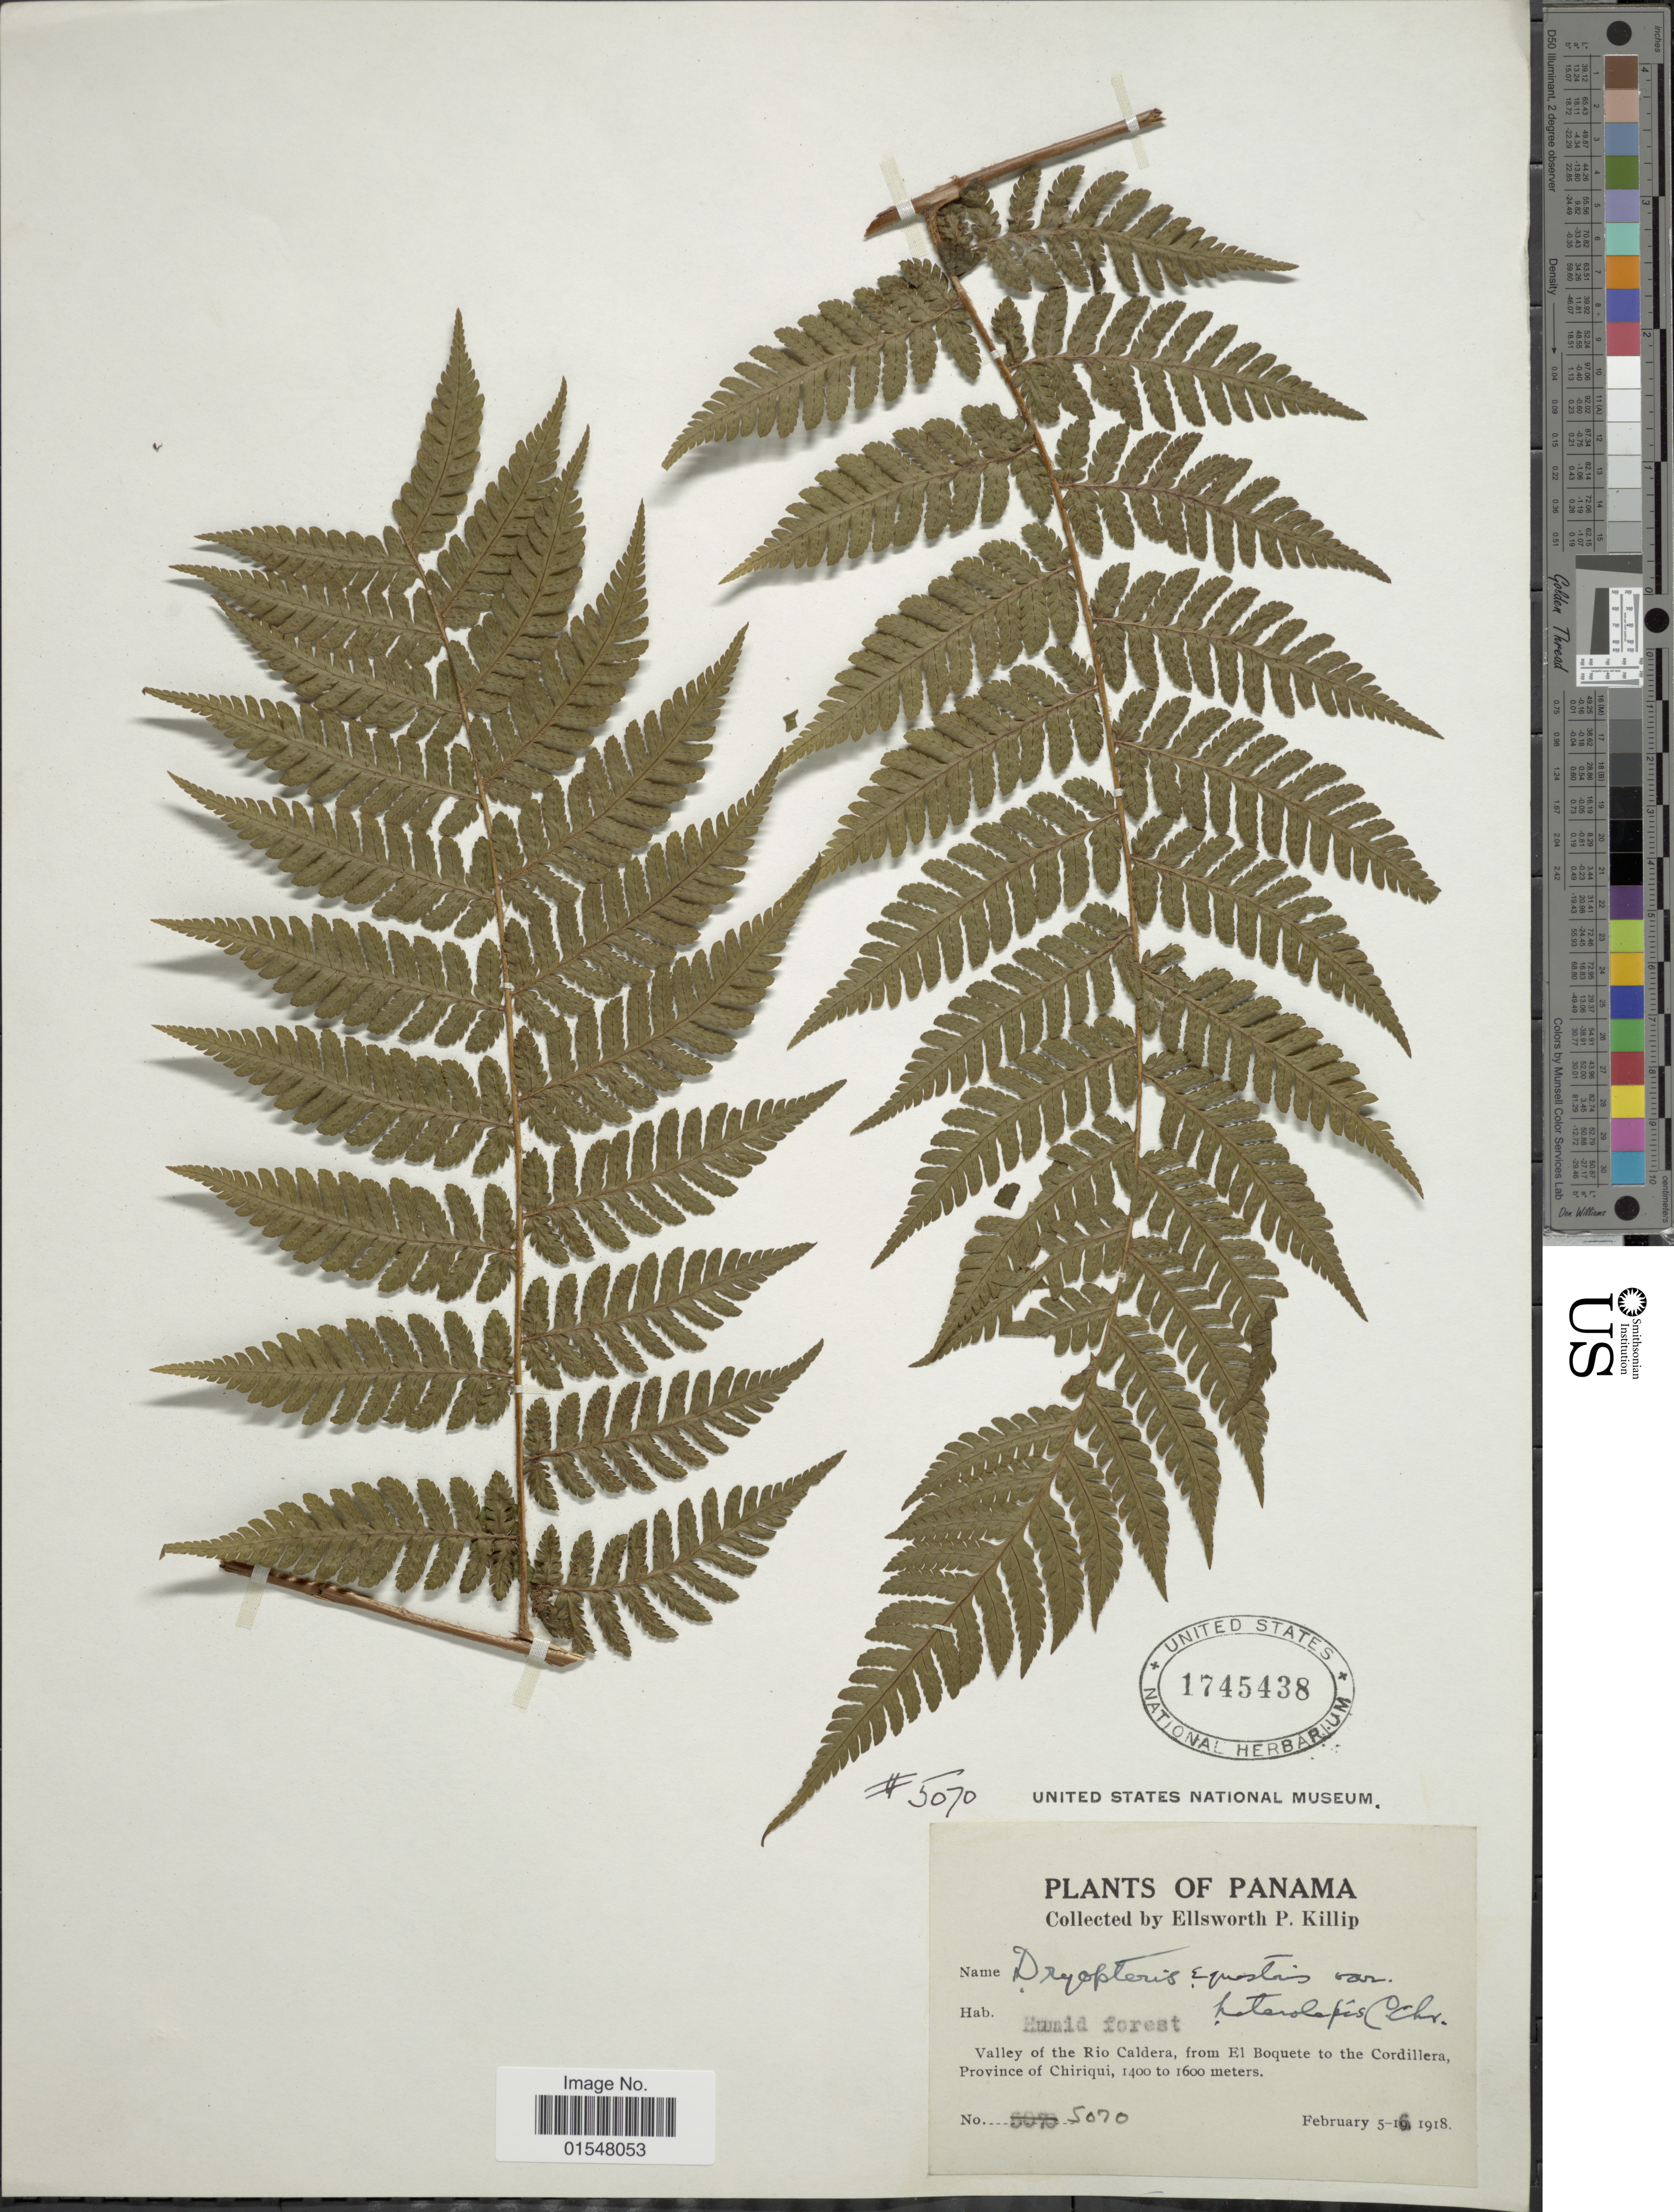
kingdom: Plantae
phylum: Tracheophyta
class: Polypodiopsida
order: Polypodiales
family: Dryopteridaceae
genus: Ctenitis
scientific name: Ctenitis subdryopteris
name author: (Christ) Lellinger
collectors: E. P. Killip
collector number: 5070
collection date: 1918-02-05/1918-02-06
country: Panama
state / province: Chiriqui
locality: Valley of the Rio Caldera, from El Boquete to the Cordillera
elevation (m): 1400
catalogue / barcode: US 1745438